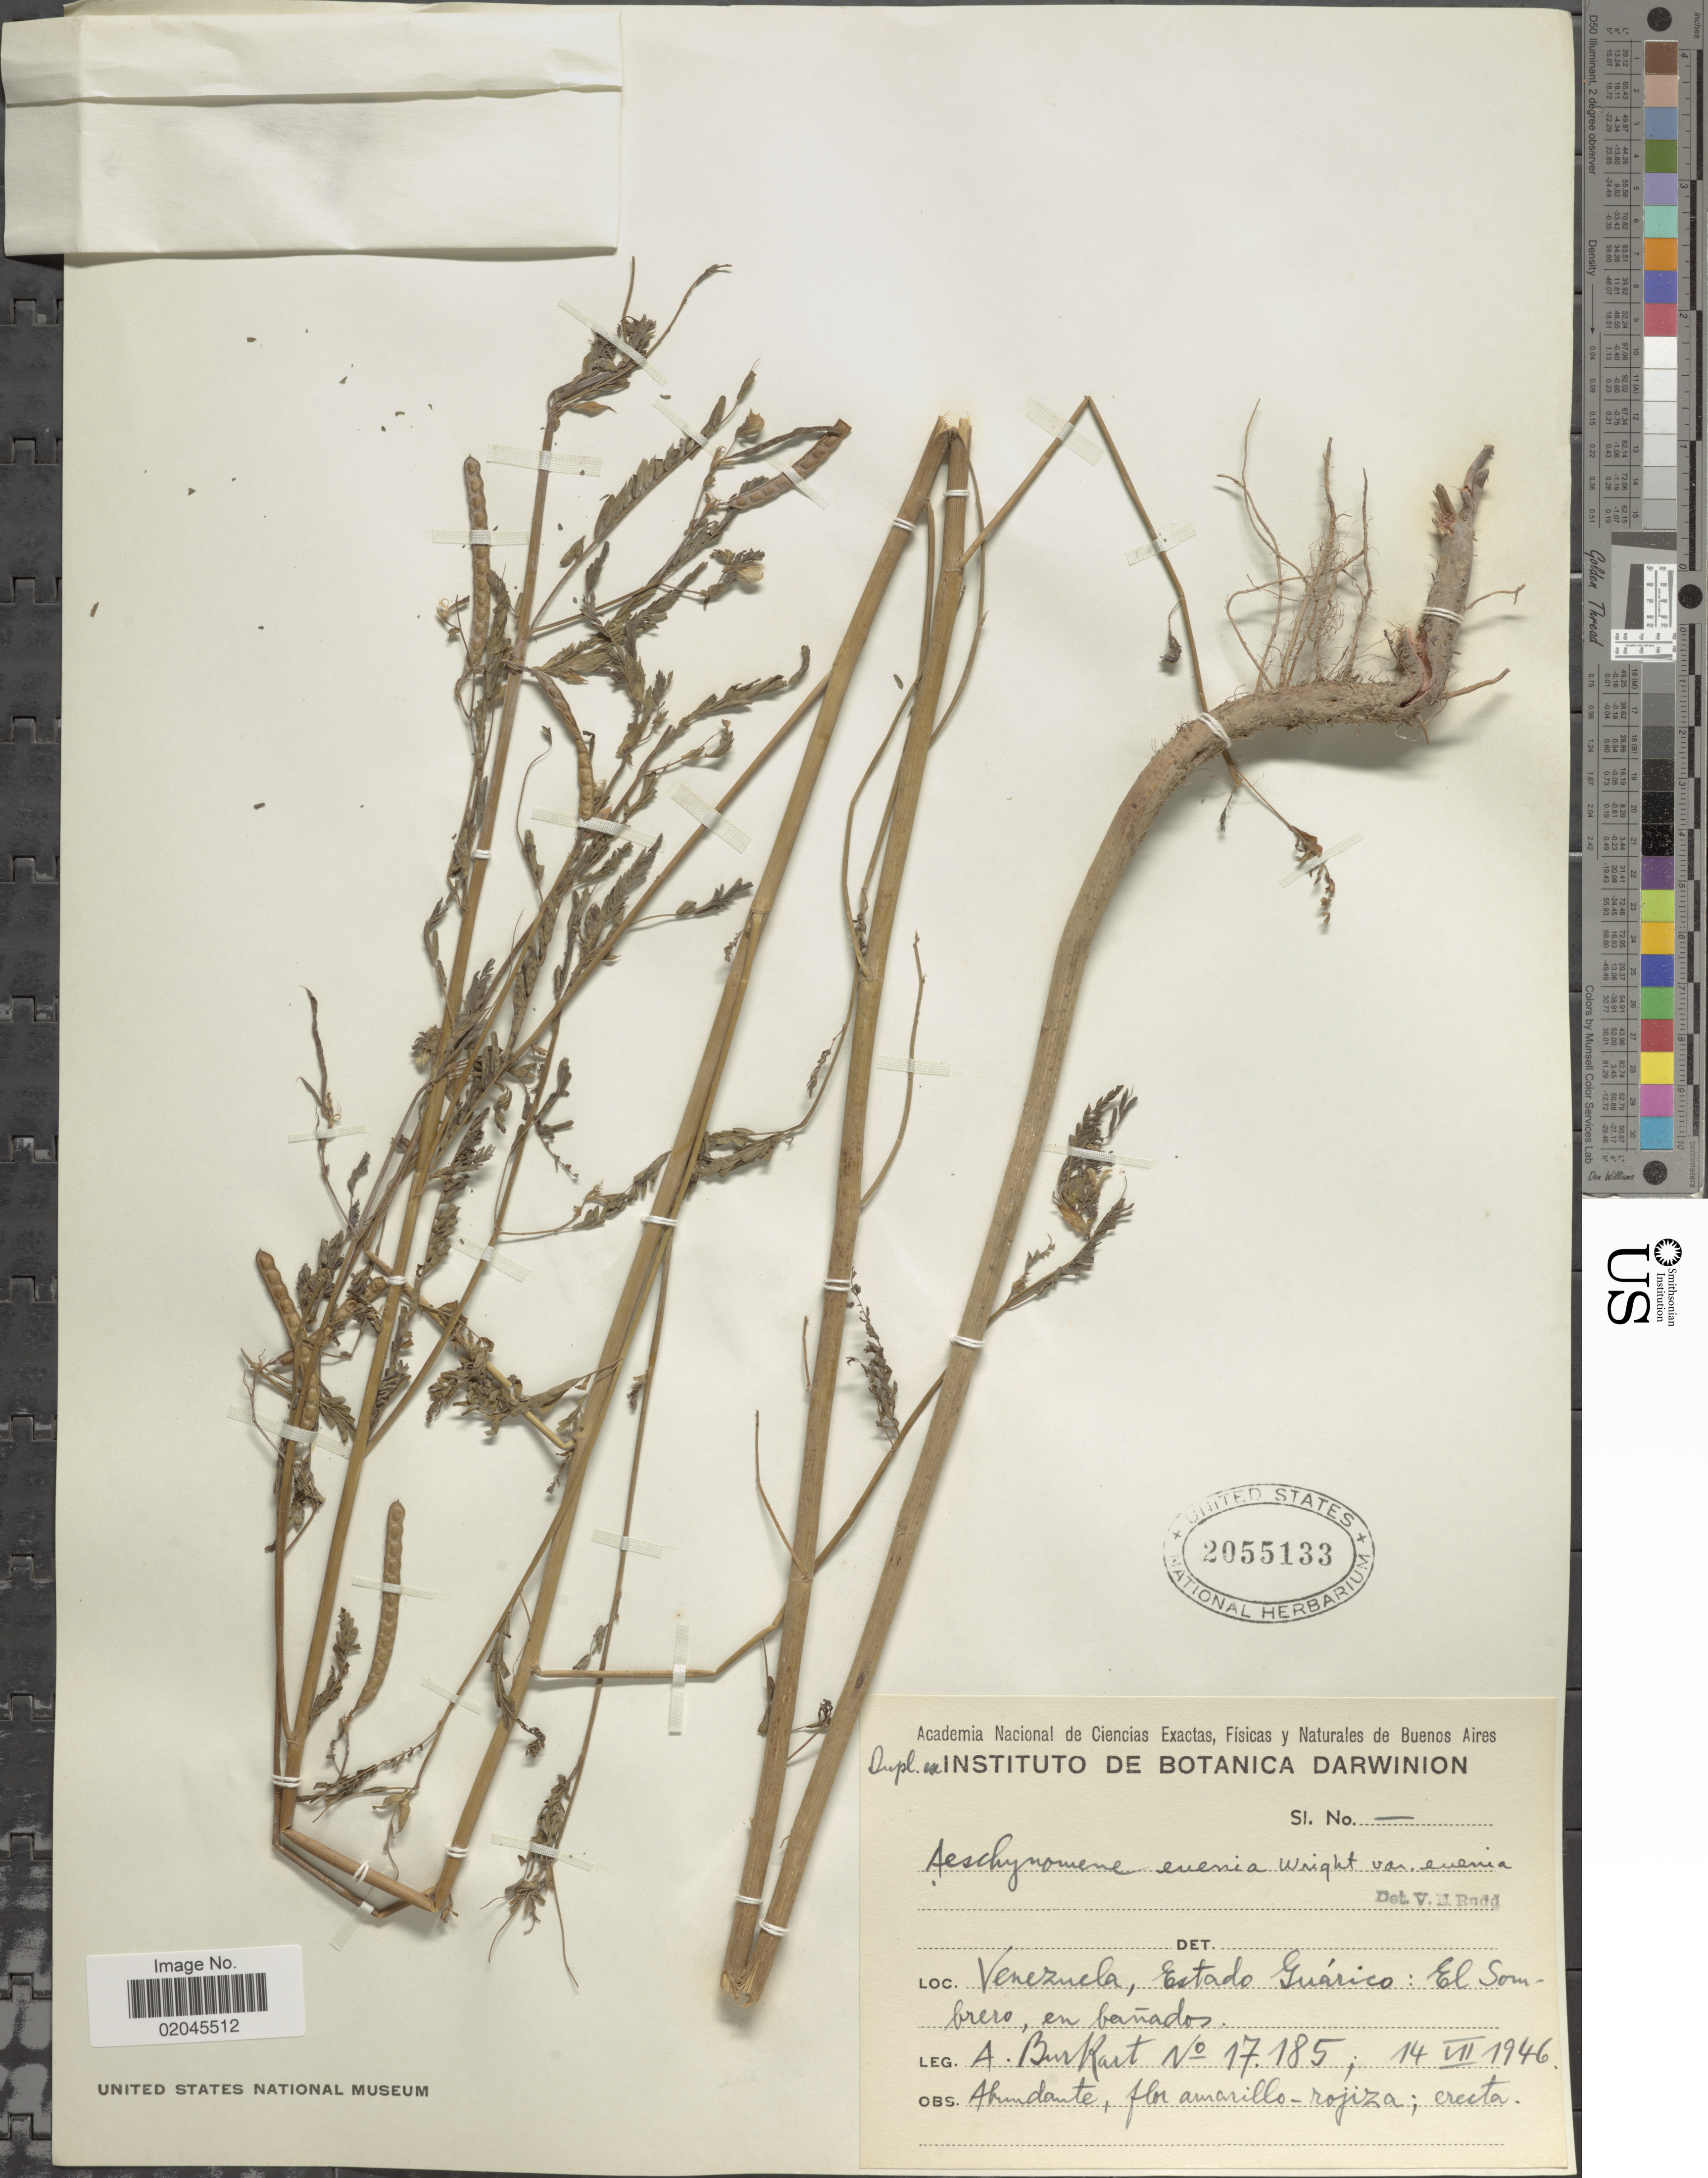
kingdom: Plantae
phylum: Tracheophyta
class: Magnoliopsida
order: Fabales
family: Fabaceae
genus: Aeschynomene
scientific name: Aeschynomene evenia var. evenia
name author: C. Wright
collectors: A. E. Burkart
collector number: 17185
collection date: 1946-07-14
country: Venezuela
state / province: Guárico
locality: Estado Guarico: El Sombrero, en banados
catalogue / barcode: US 2055133